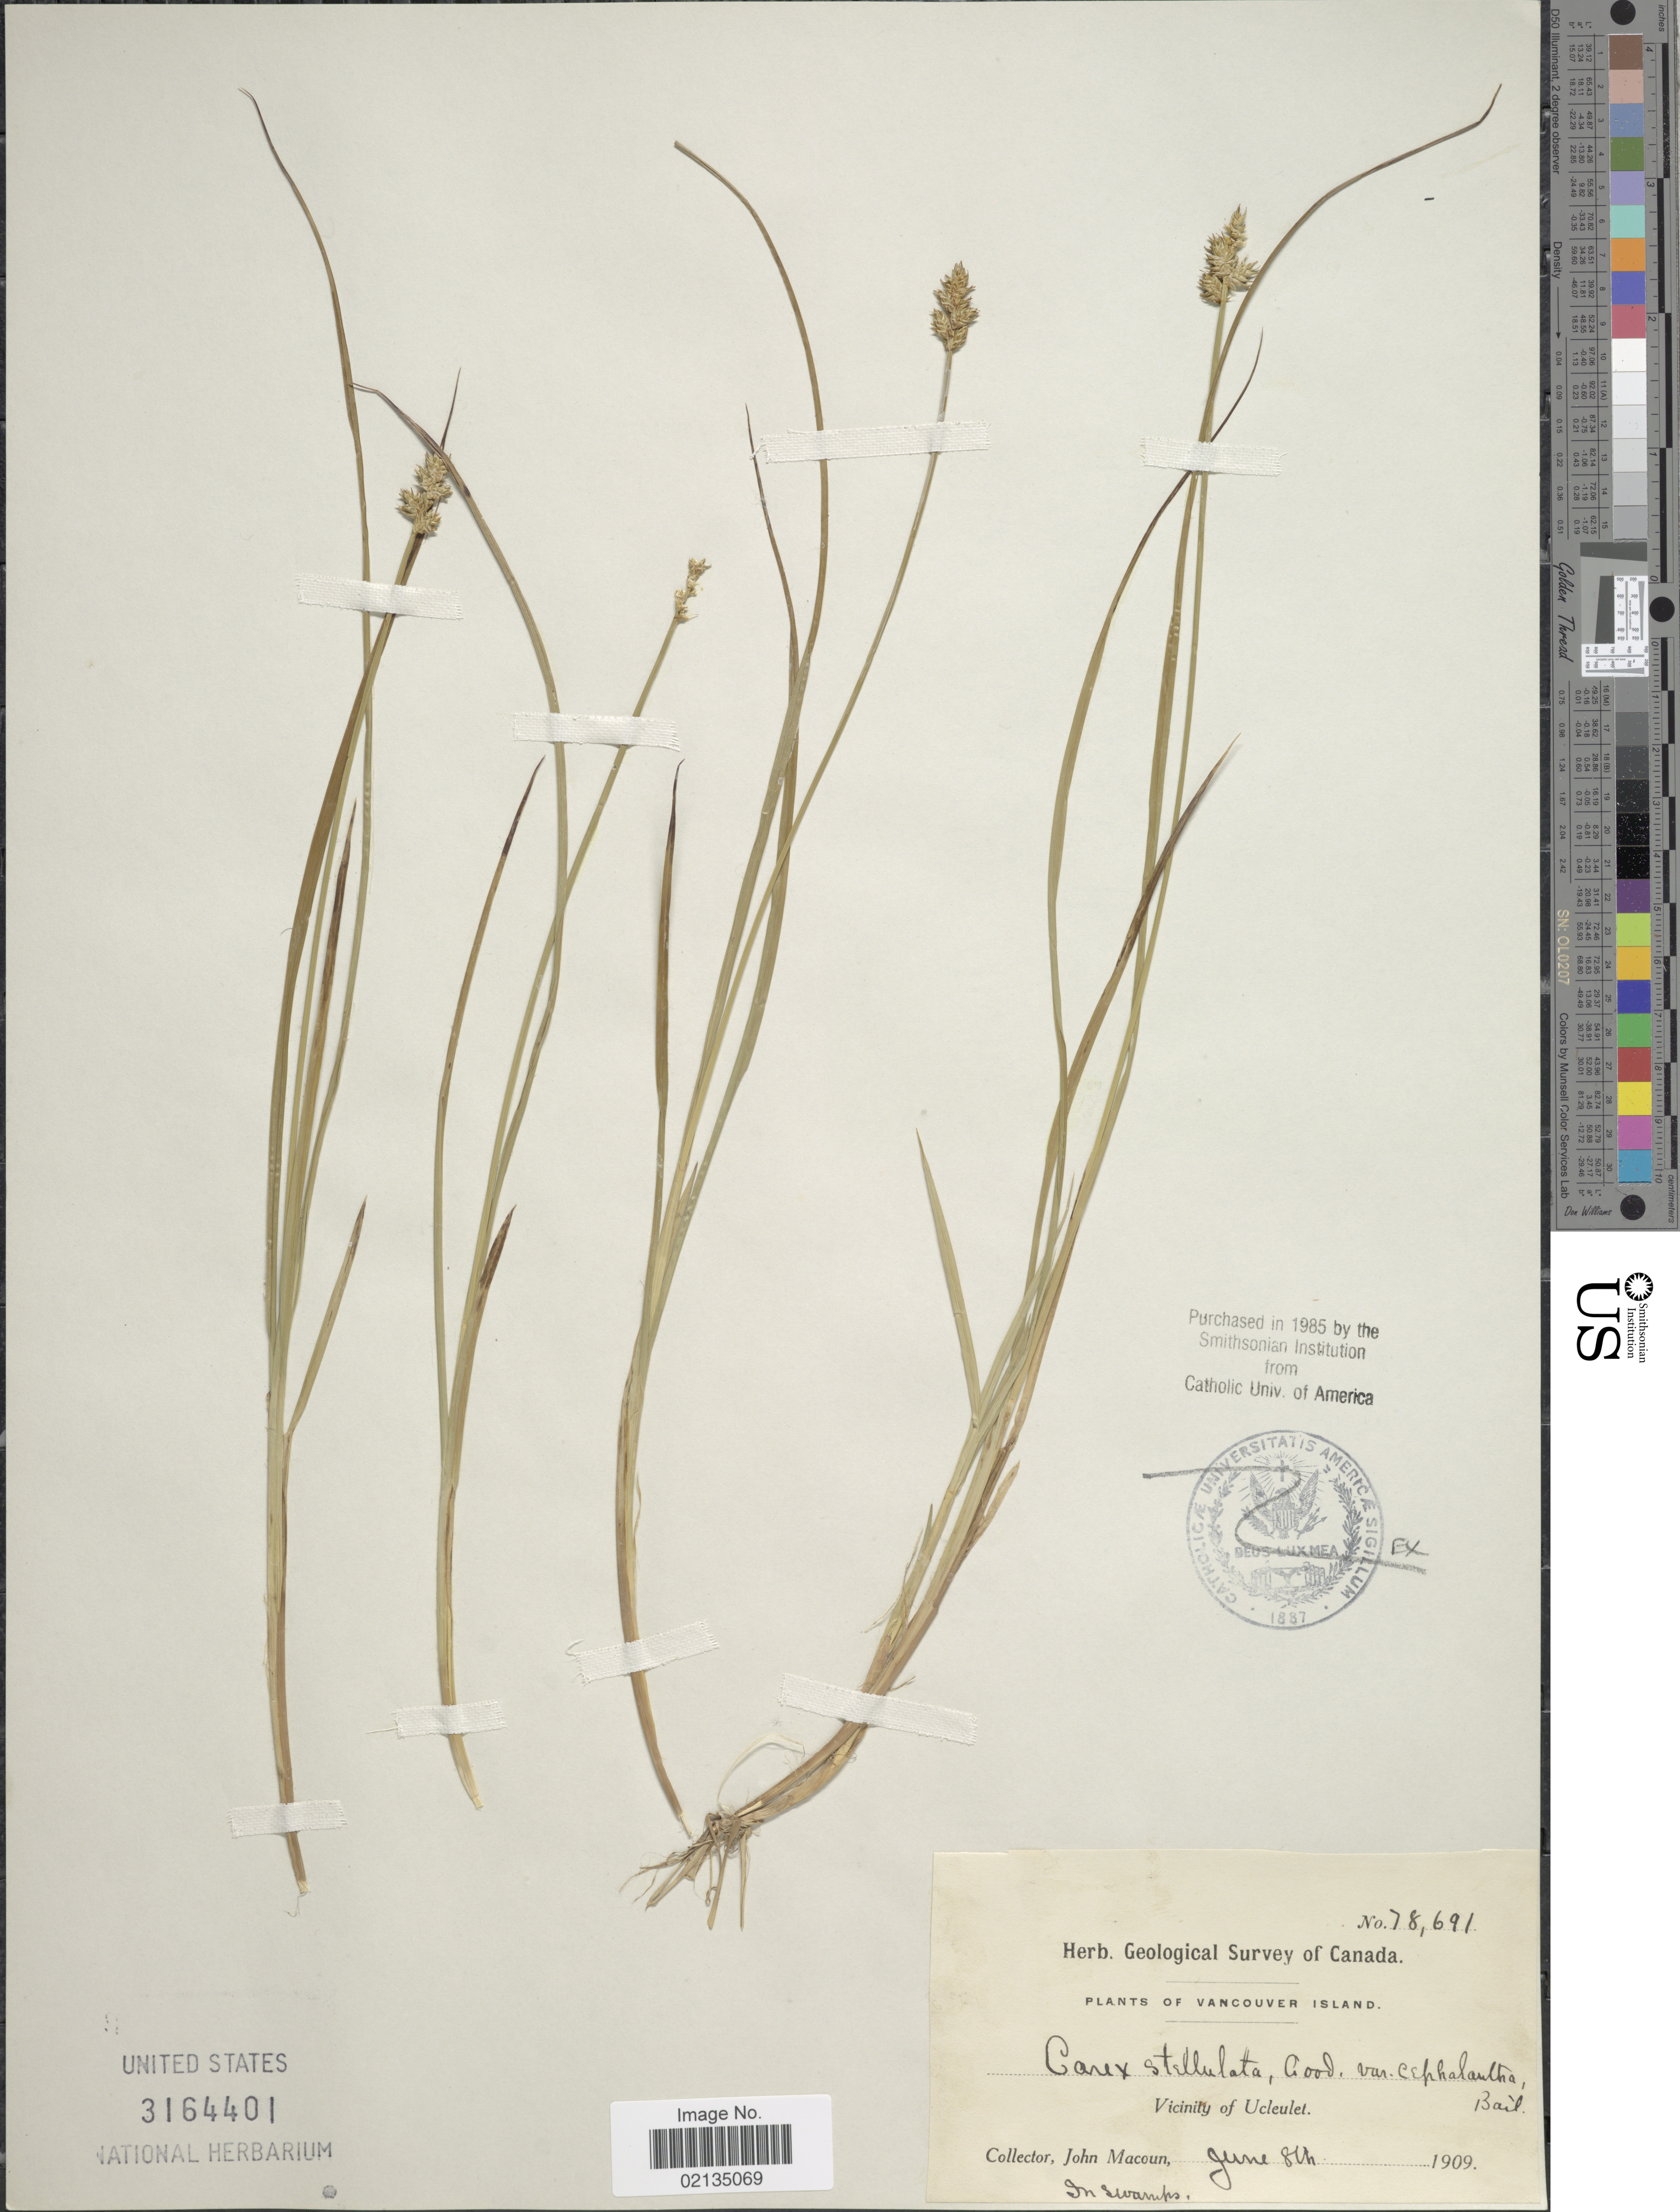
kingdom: Plantae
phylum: Tracheophyta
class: Liliopsida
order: Poales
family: Cyperaceae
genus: Carex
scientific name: Carex echinata subsp. echinata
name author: Murray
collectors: J. Macoun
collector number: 78691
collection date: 1909-06-08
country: Canada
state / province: British Columbia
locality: Vancouver Island. In swamps.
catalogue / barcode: US 3164401